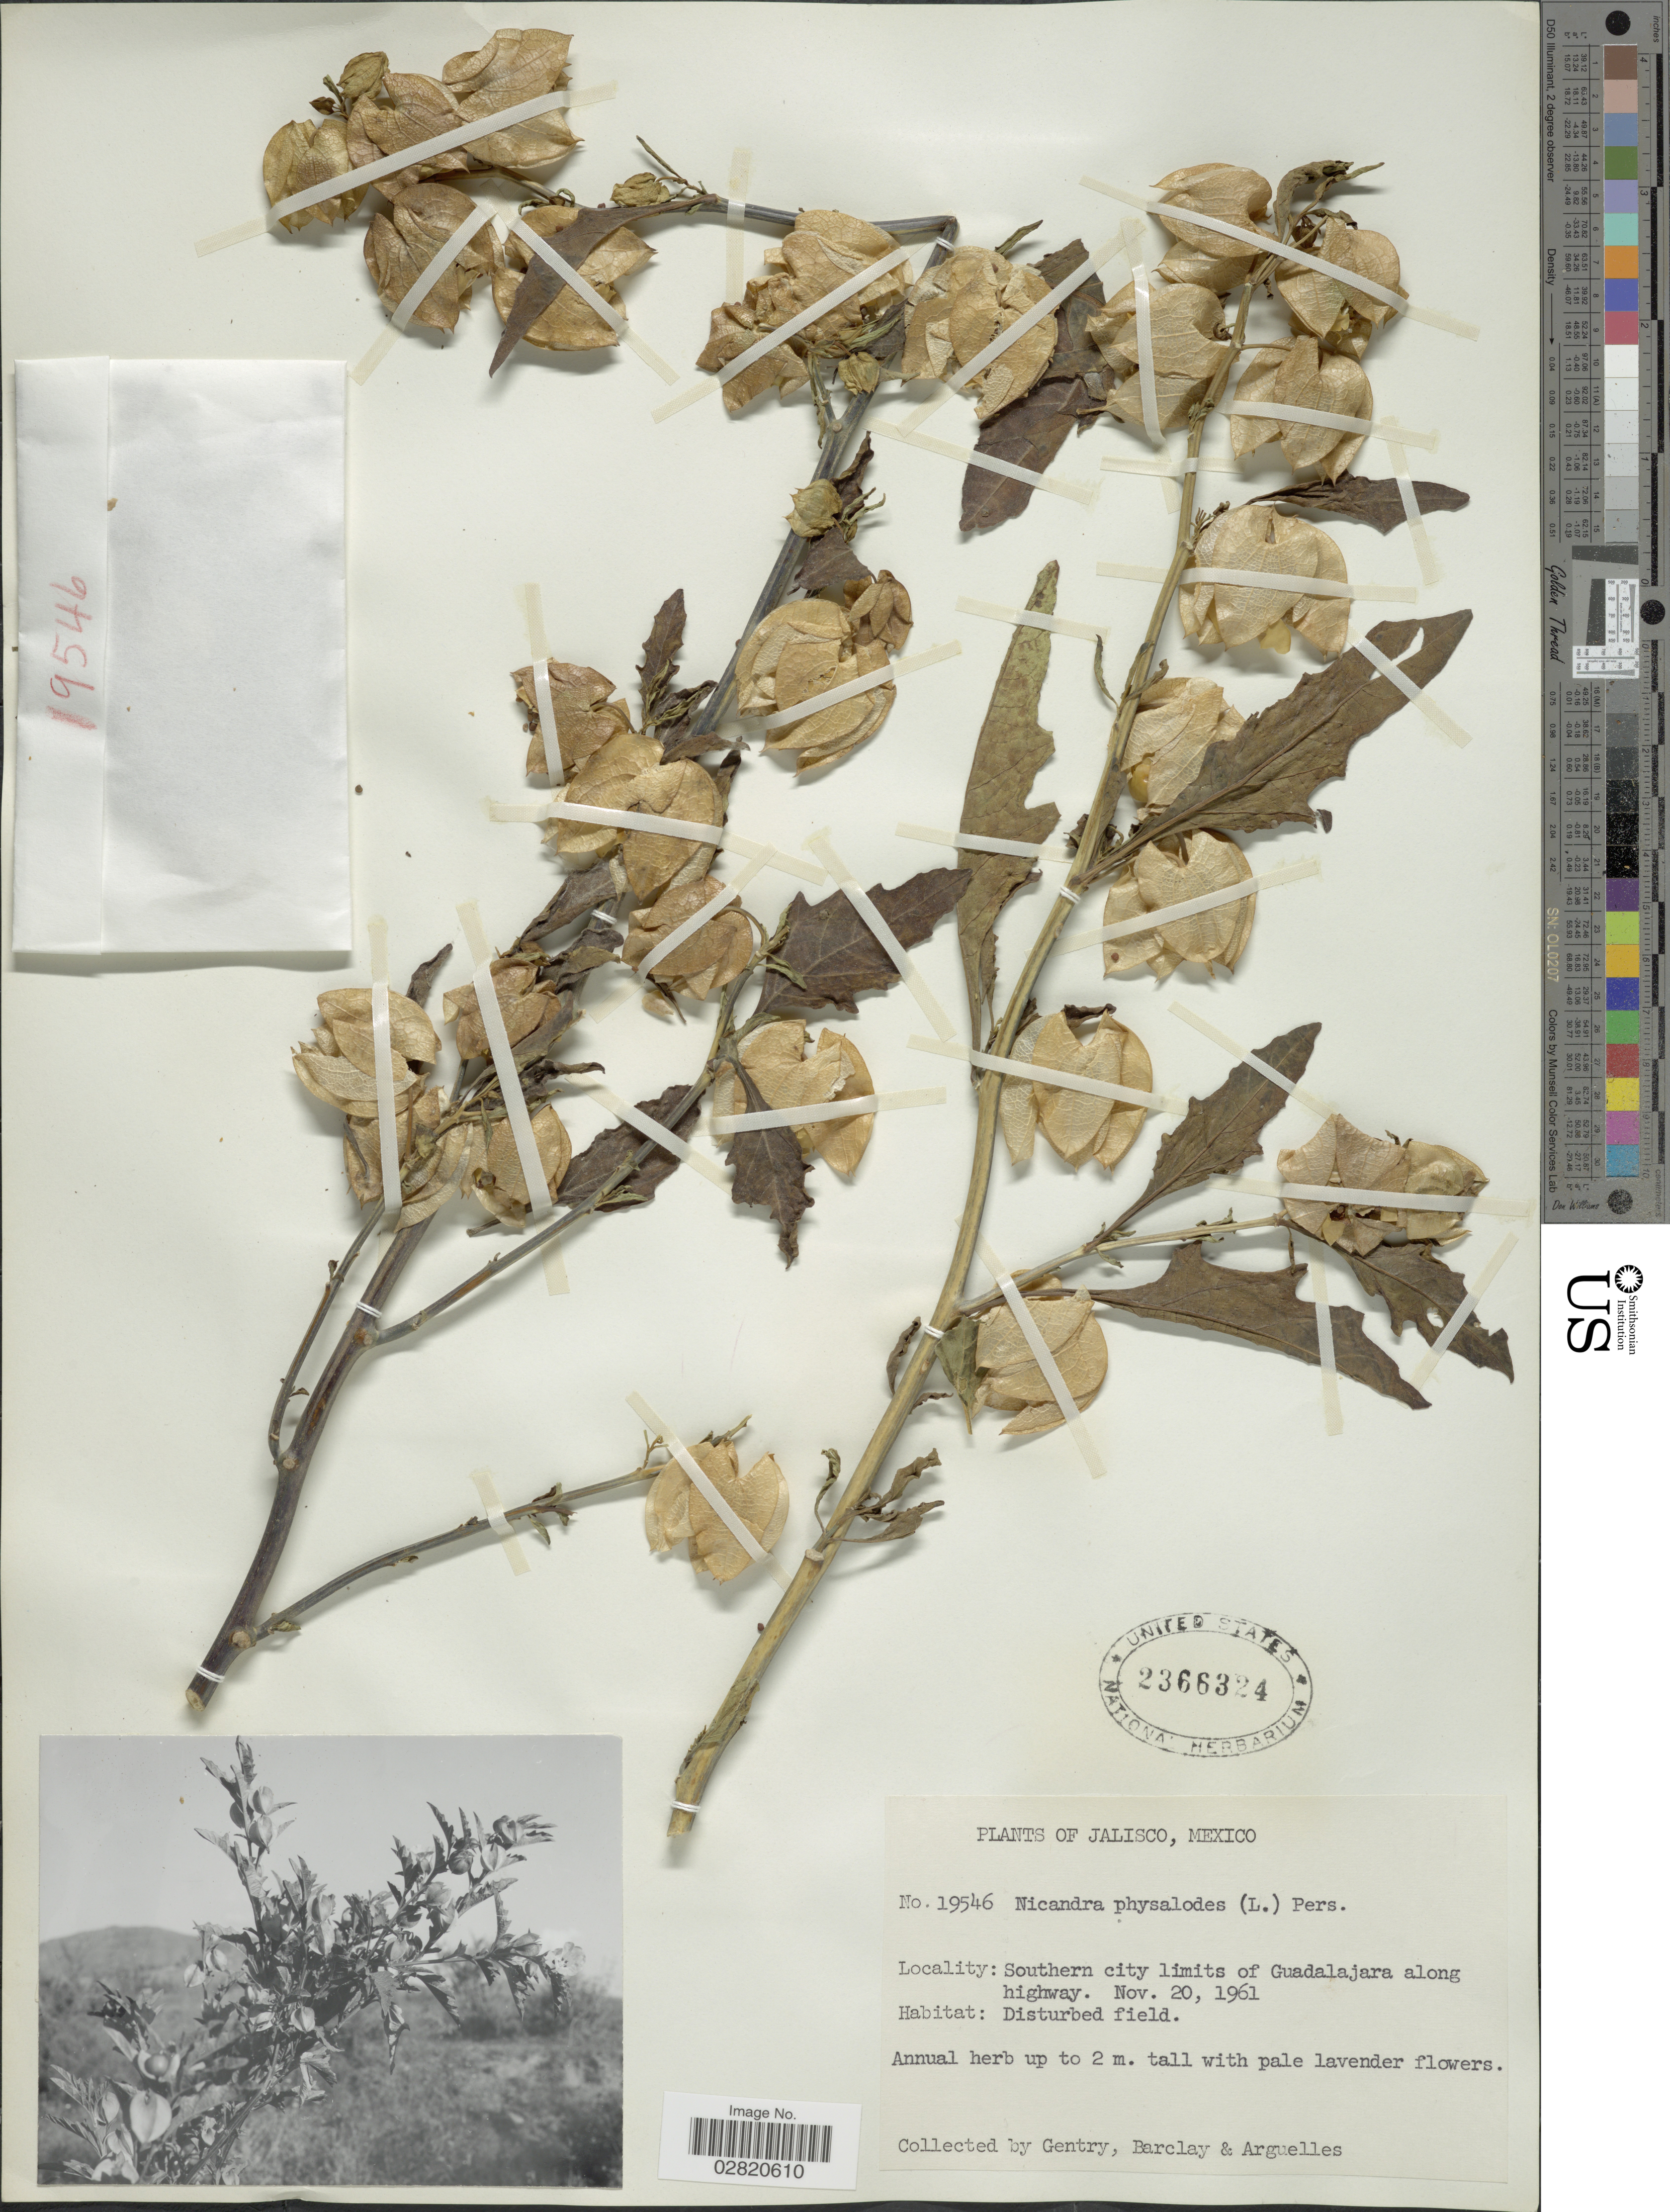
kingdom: Plantae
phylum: Tracheophyta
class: Magnoliopsida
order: Solanales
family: Solanaceae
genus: Nicandra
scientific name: Nicandra physalodes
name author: (L.) Gaertn.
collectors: Gentry, --, -- Barclay & Arguelles, --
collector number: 19546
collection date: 1961-11-20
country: Mexico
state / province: Jalisco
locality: Southern city limits of Guadalajara along highway.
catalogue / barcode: US 2366324